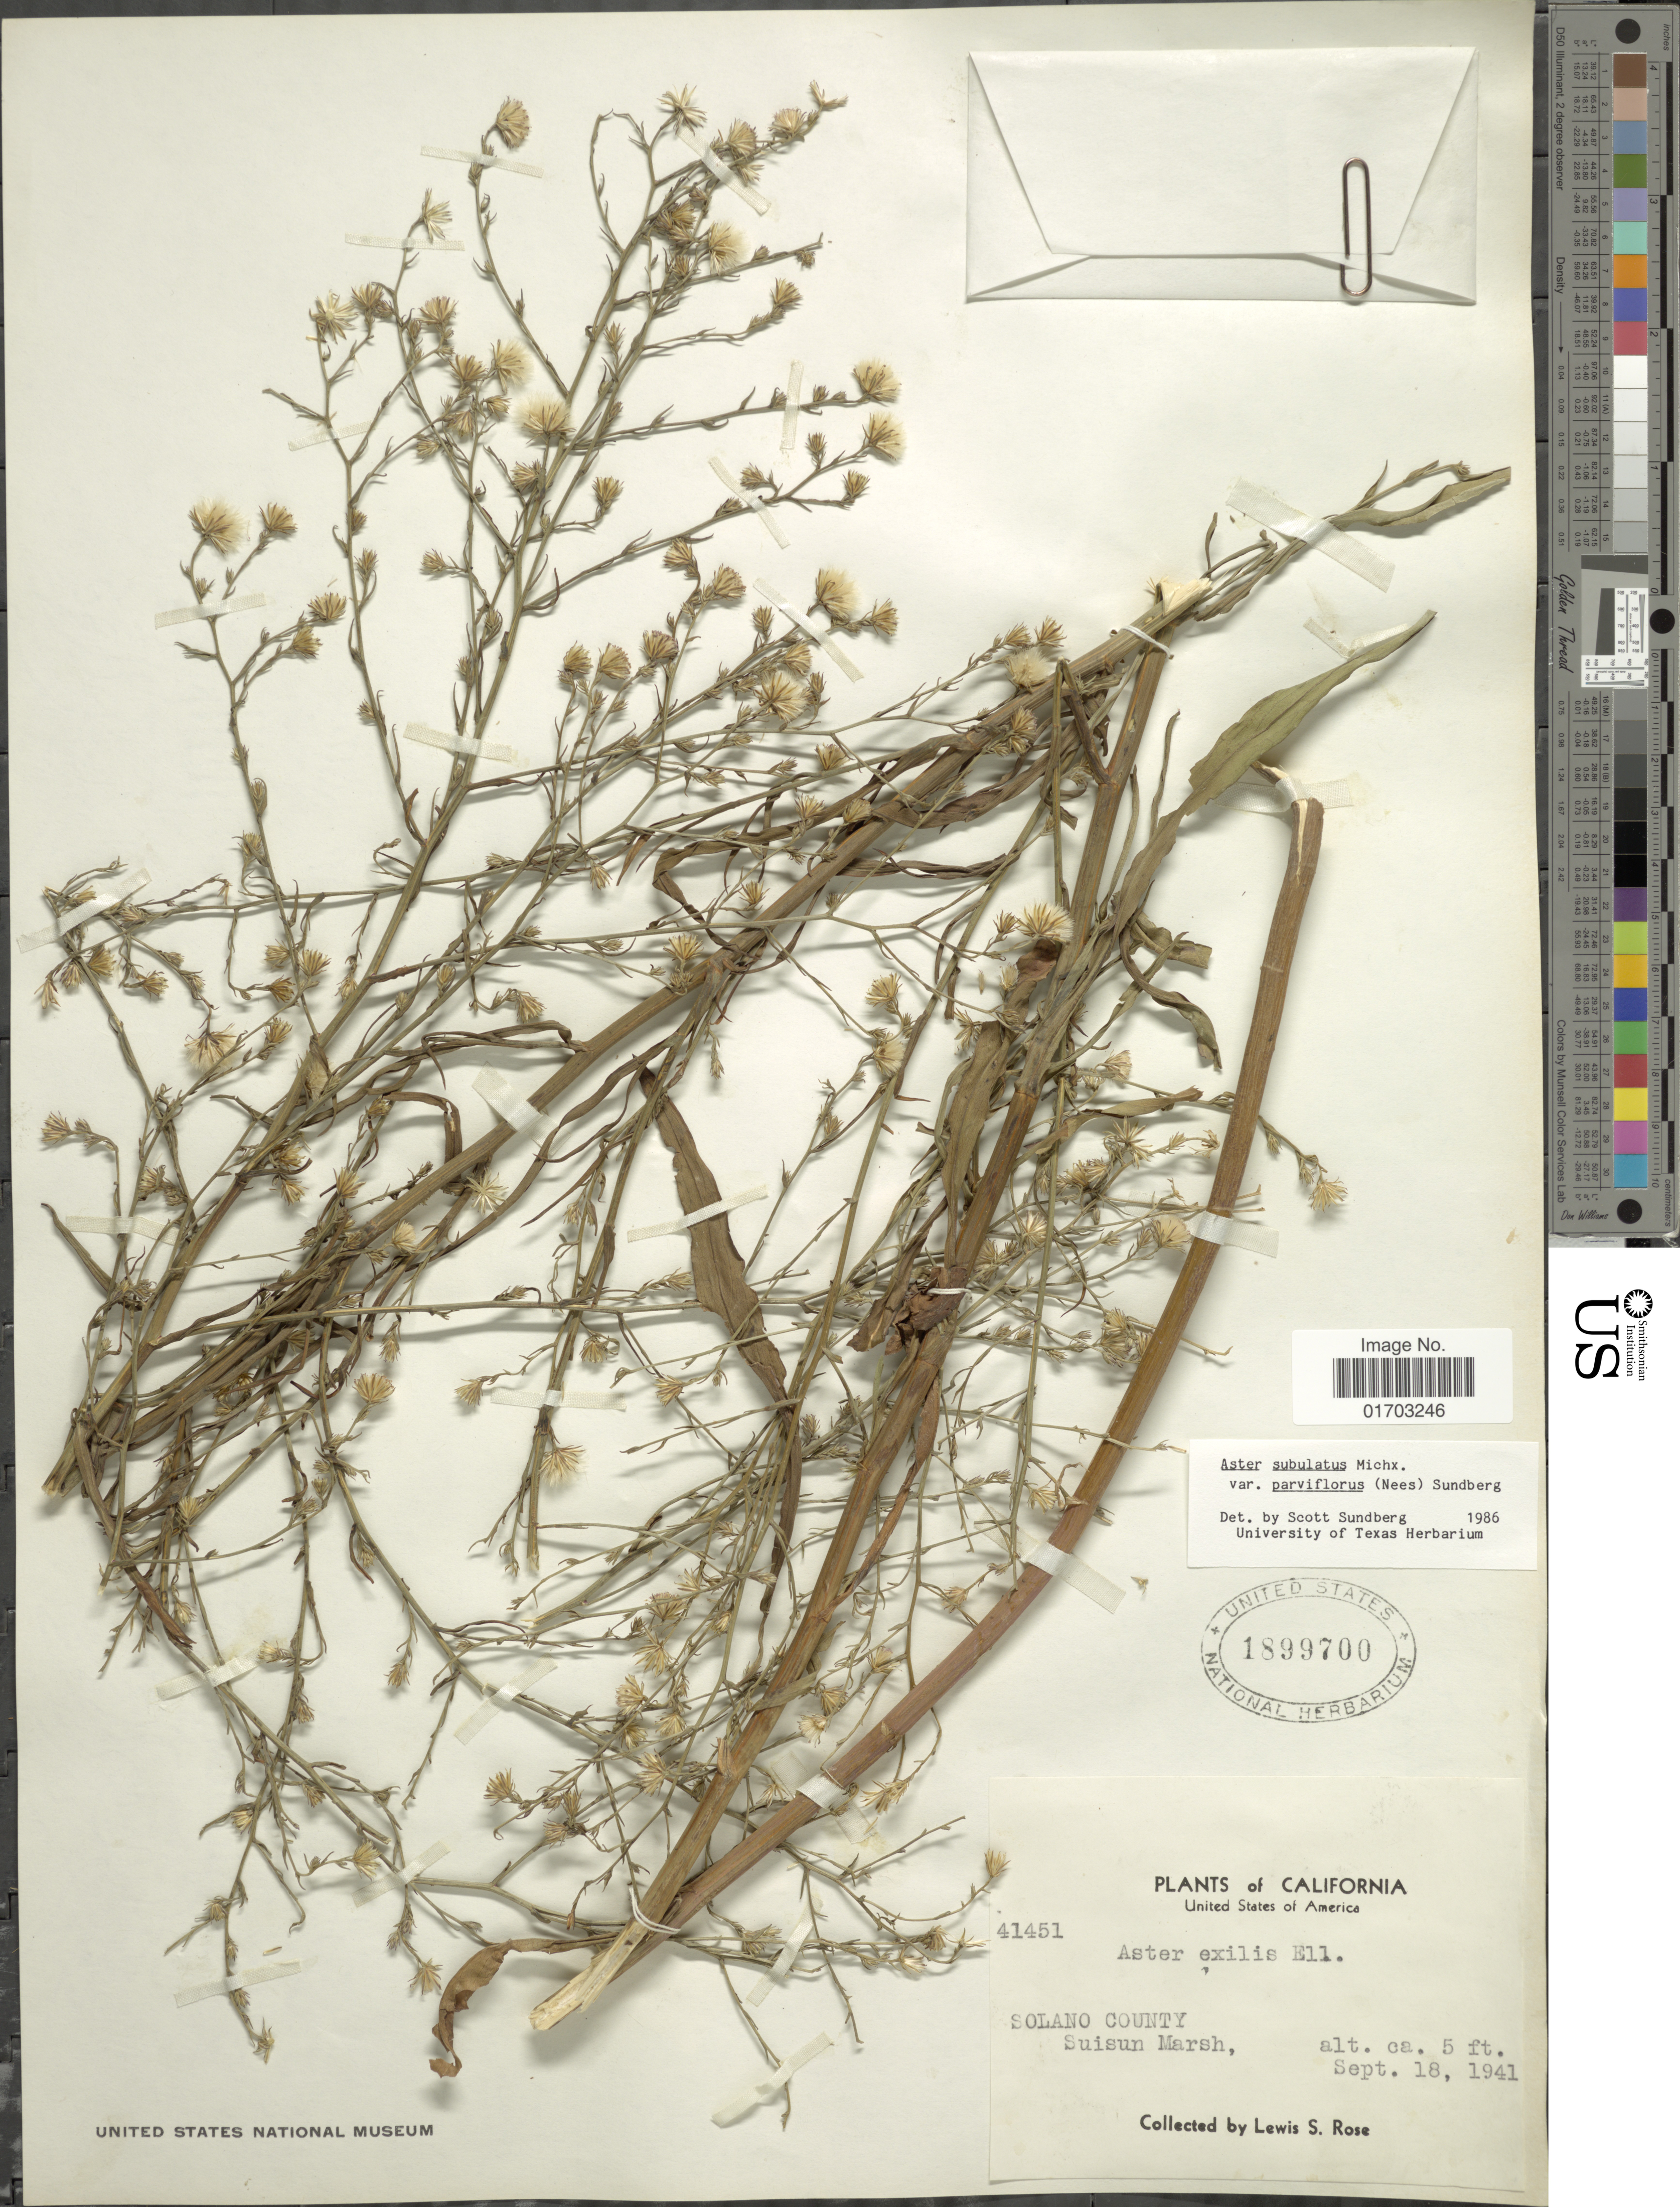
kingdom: Plantae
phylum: Tracheophyta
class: Magnoliopsida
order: Asterales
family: Asteraceae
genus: Symphyotrichum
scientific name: Symphyotrichum subulatum var. parviflorum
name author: (Nees) S.D. Sundb.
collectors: L. S. Rose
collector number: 41451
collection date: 1941-09-18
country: United States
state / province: California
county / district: Solano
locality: Solano County Suisun Marsh.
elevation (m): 2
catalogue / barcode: US 1899700